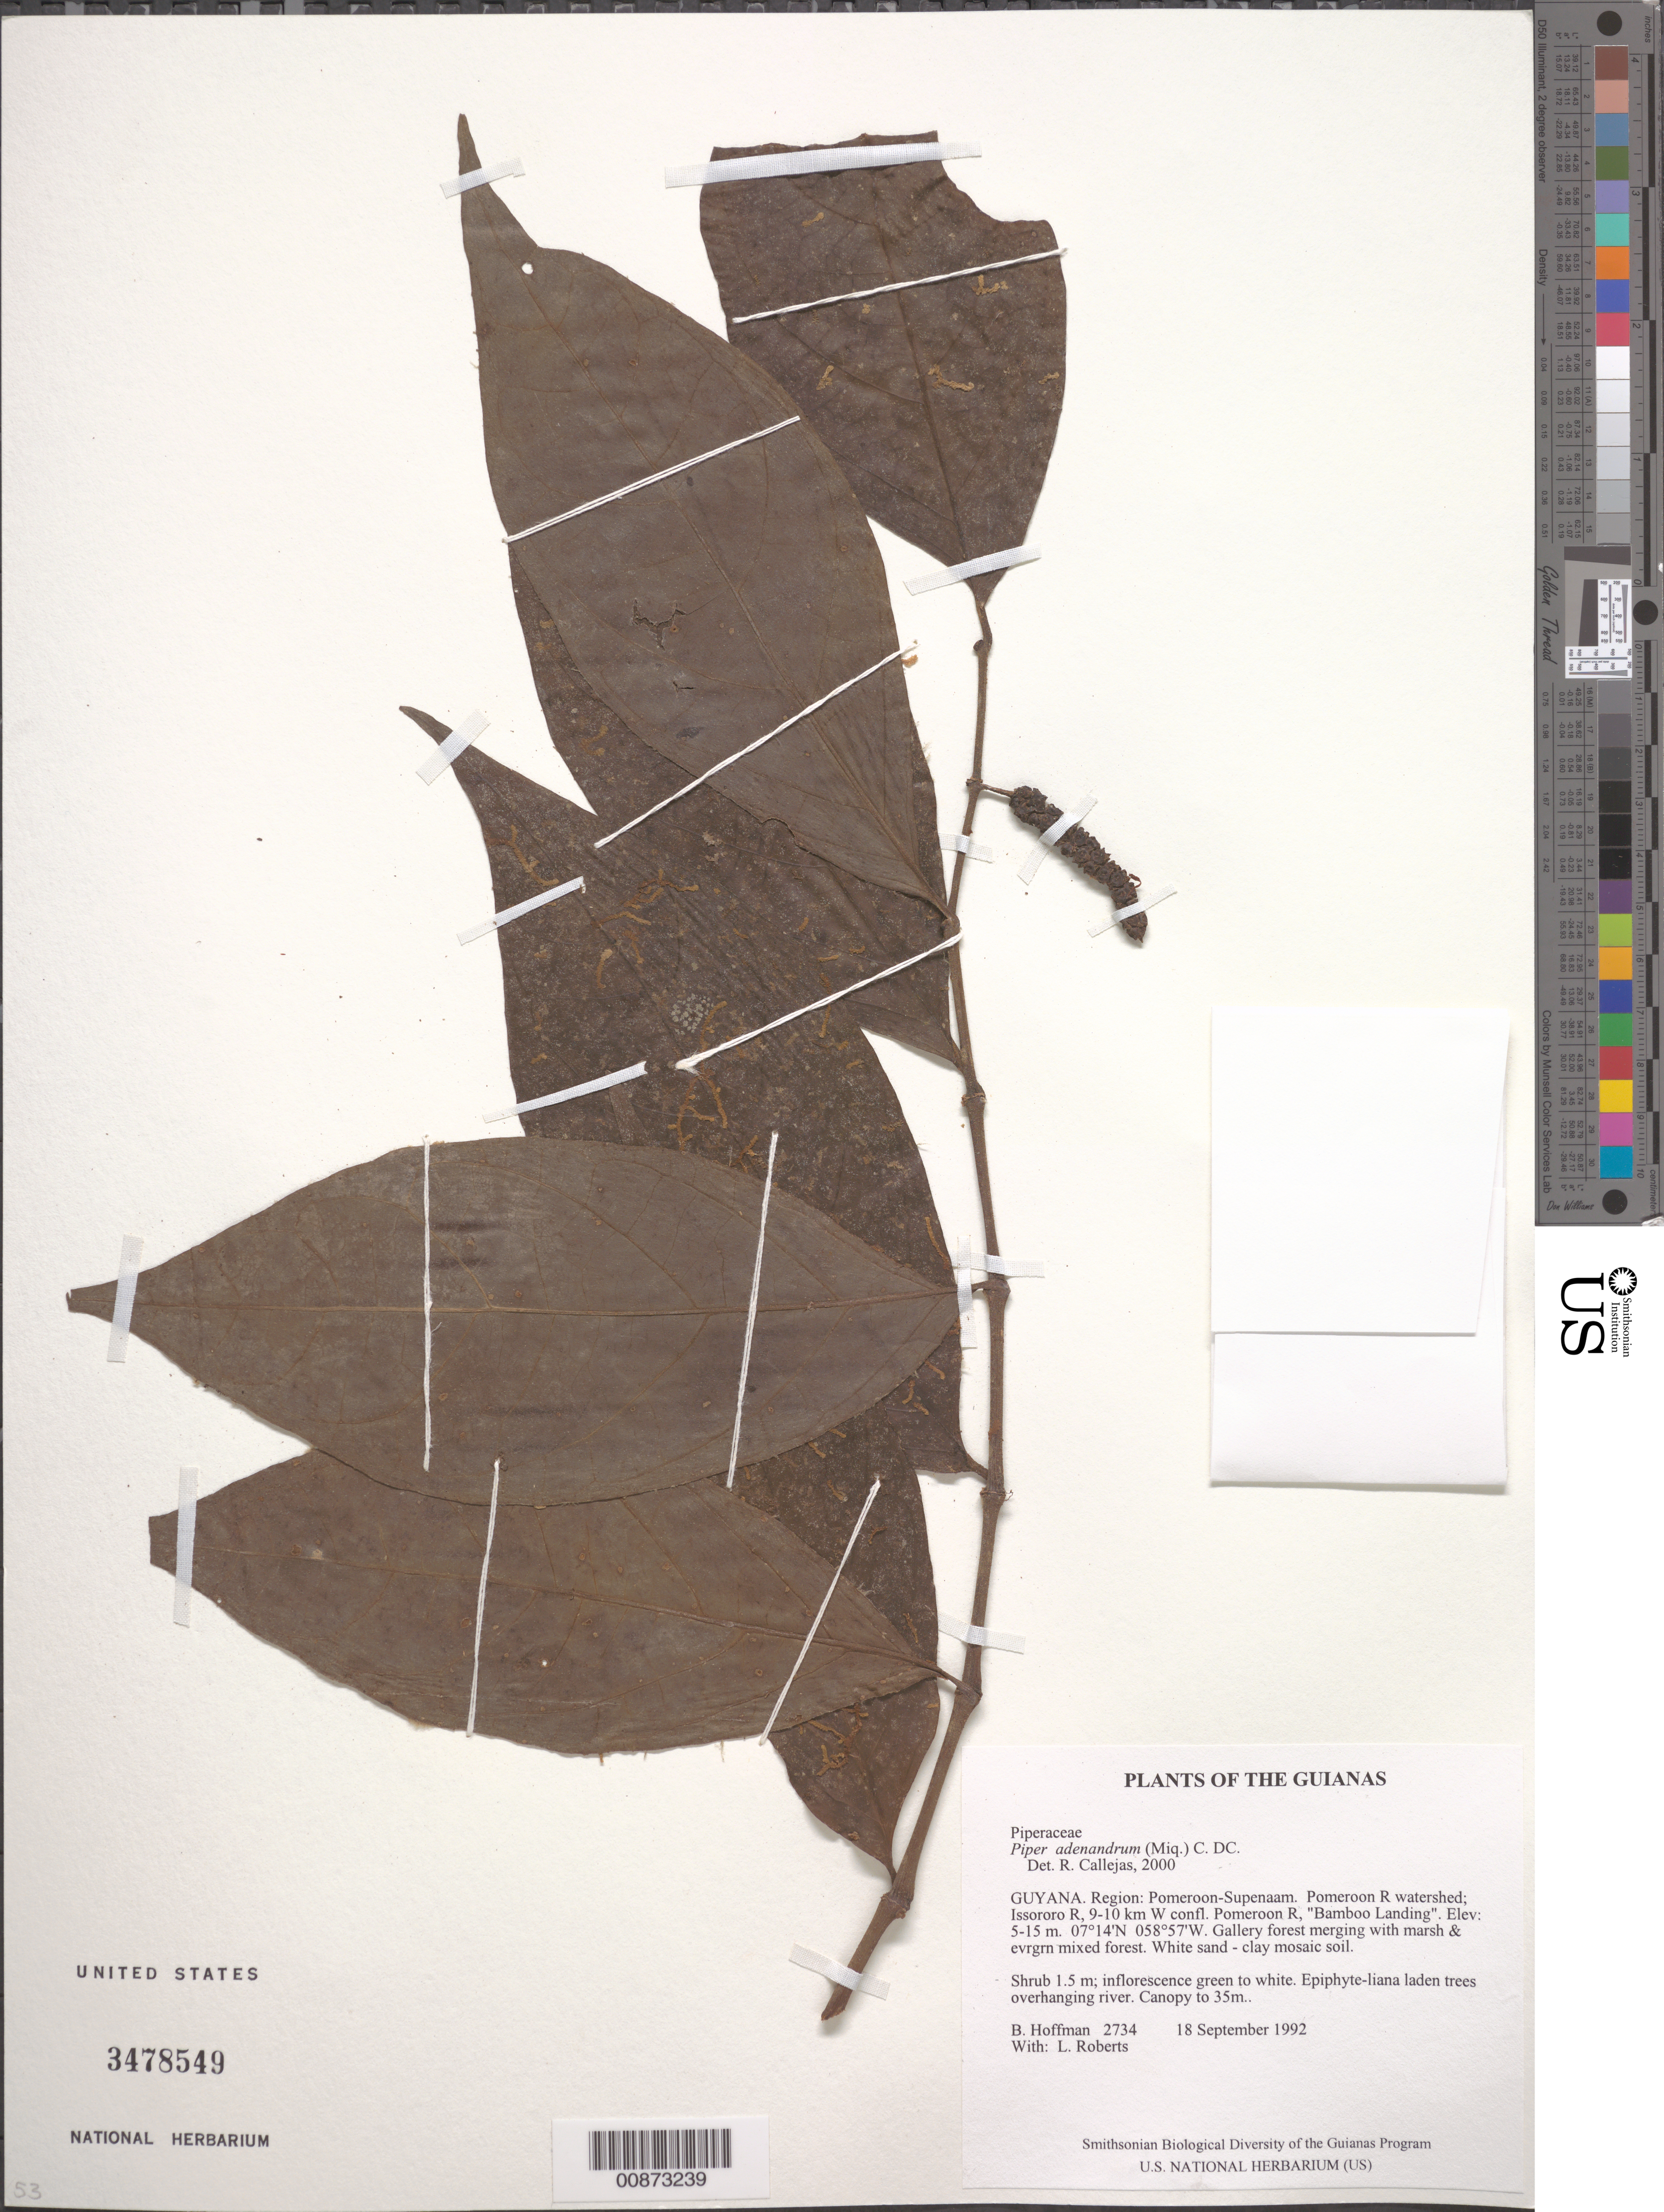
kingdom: Plantae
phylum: Tracheophyta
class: Magnoliopsida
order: Piperales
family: Piperaceae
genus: Piper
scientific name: Piper adenandrum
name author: (Miq.) C. DC.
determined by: Callejas, Ricardo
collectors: B. Hoffman & L. Roberts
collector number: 2734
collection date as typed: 18 September 1992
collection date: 1992-09-18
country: Guyana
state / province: Pomeroon-Supenaam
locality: Pomeroon River watershed; Issororo River, 9-10 km W of confluence with Pomeroon River, "Bamboo Landing"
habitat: Gallery forest merging with marsh & evrgrn mixed forest. White sand - clay mosaic soil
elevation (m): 5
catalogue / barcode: US 3478549